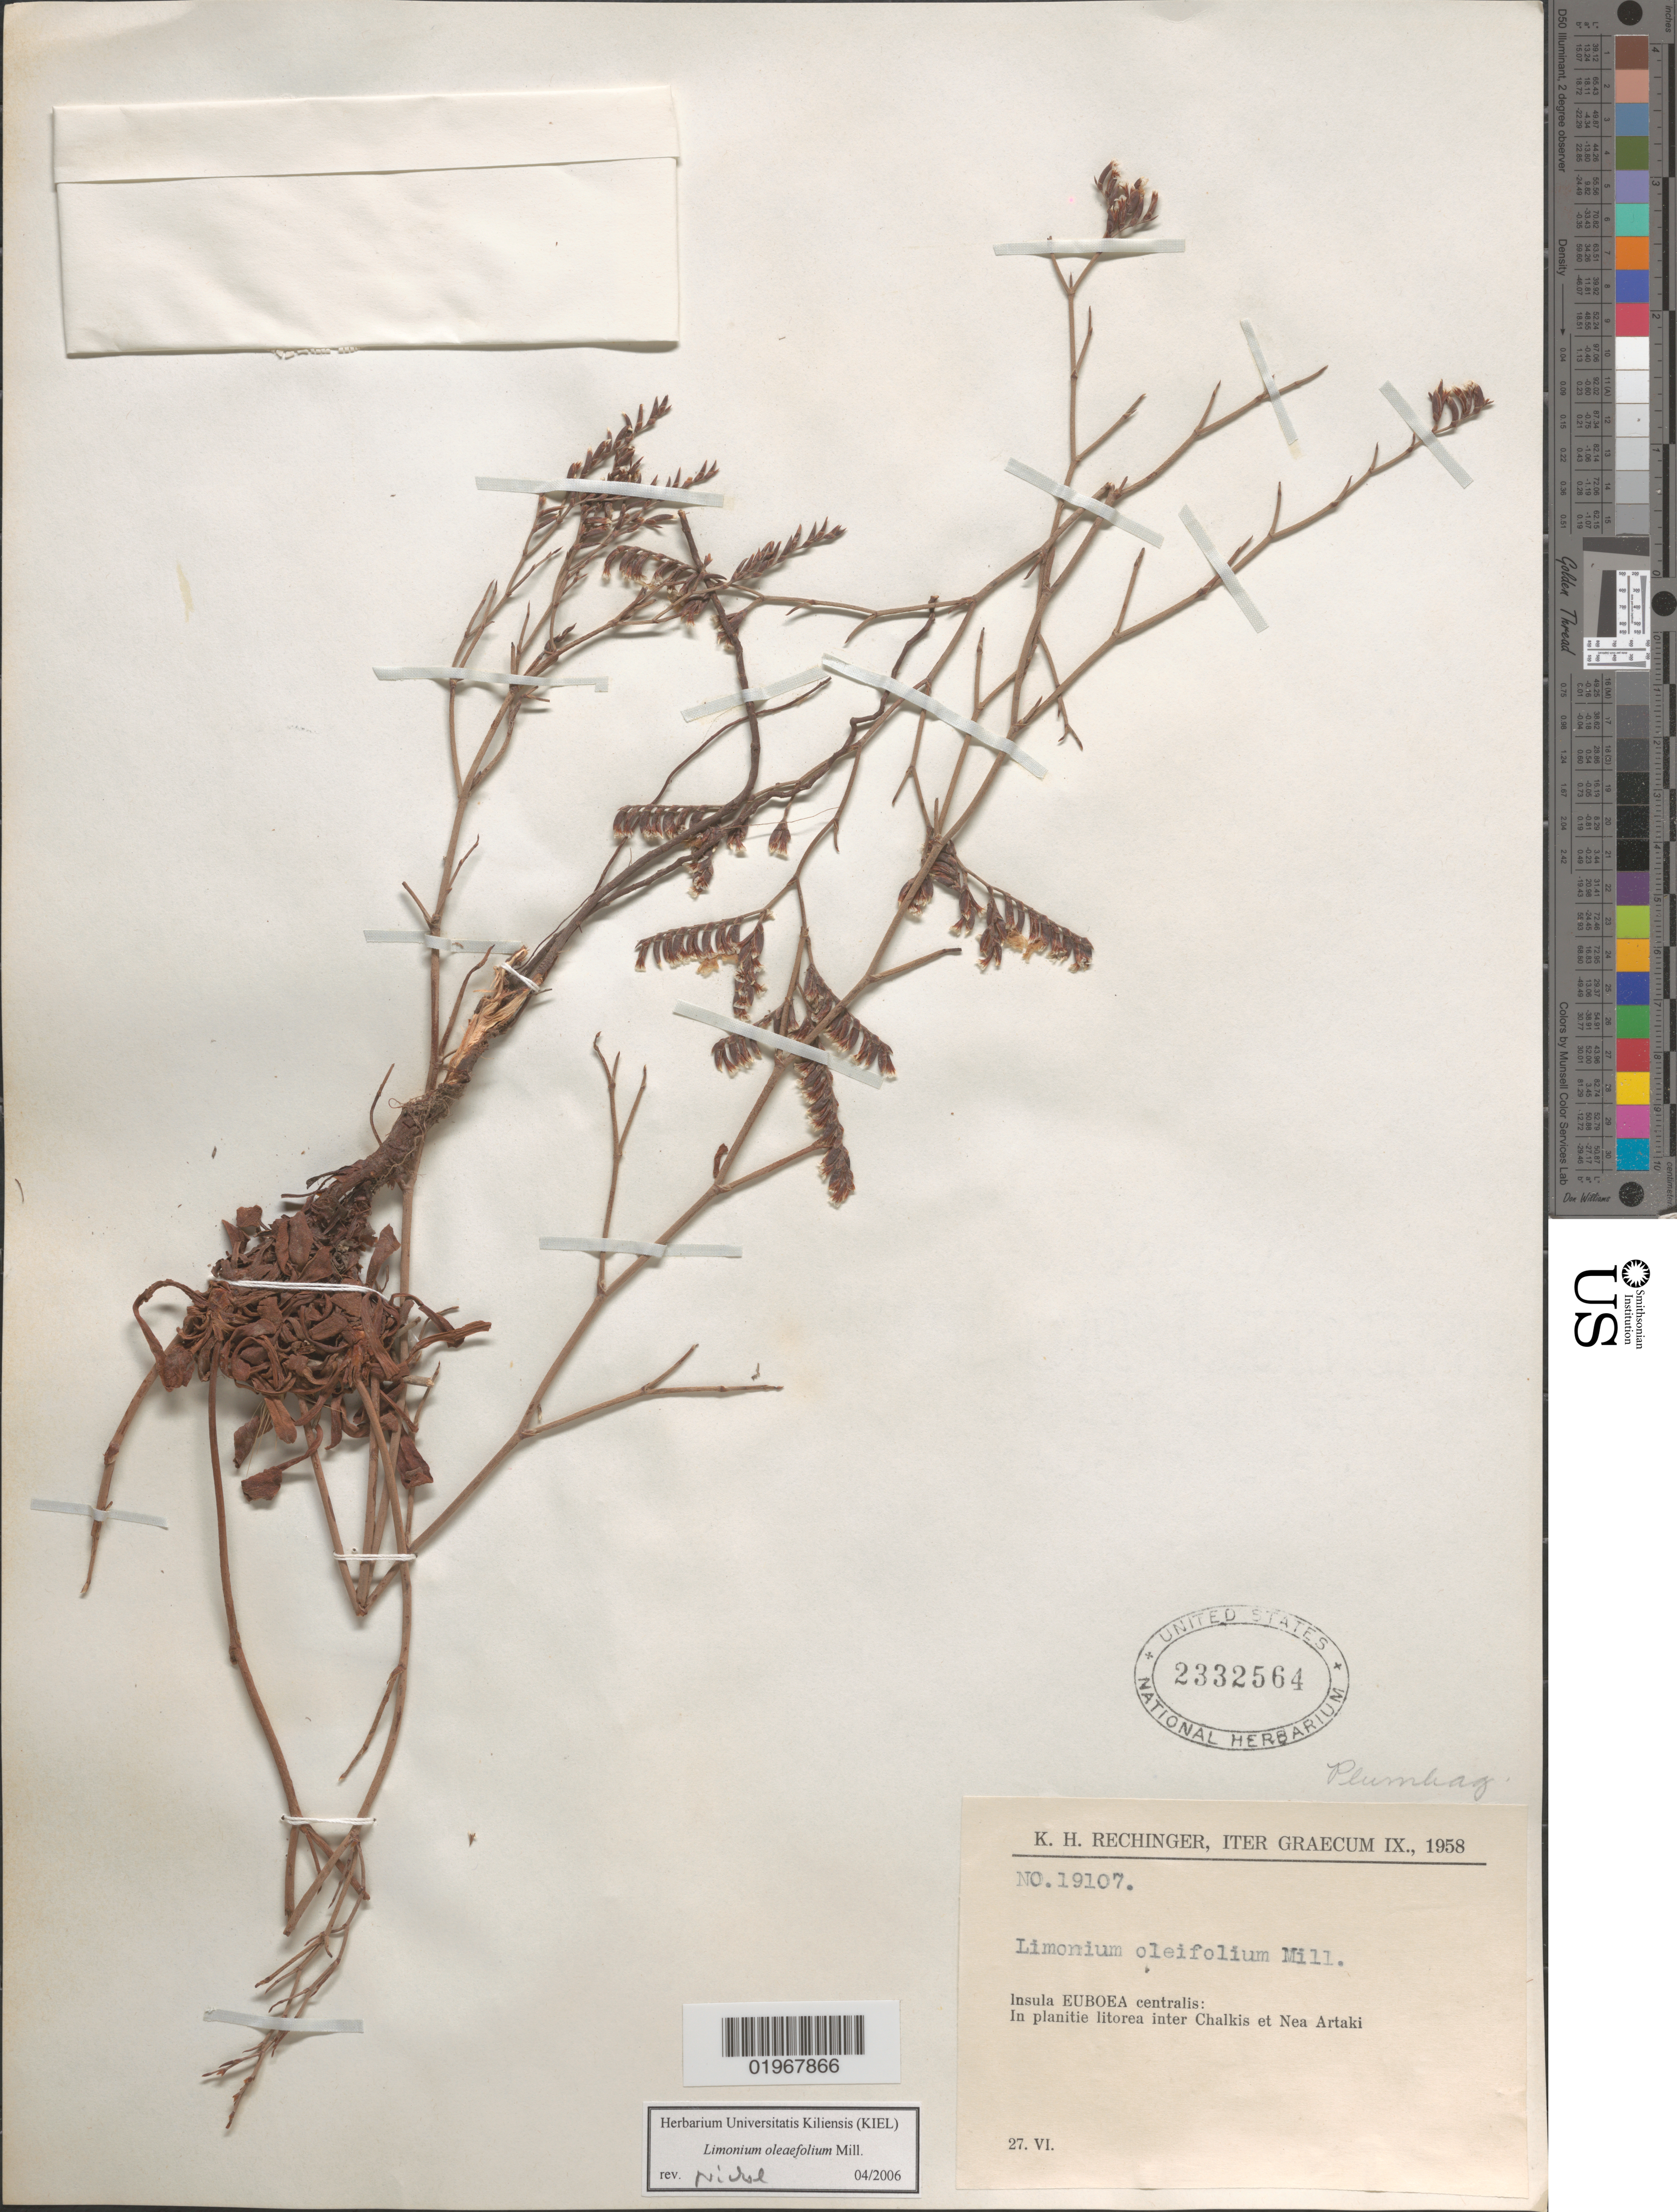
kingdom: Plantae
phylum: Tracheophyta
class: Magnoliopsida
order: Caryophyllales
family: Plumbaginaceae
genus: Limonium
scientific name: Limonium oleifolium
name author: Mill.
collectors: K. H. Rechinger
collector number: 19107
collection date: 1958-06-27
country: Greece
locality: Insula Euboea centralis: In planitie litorea inter Chalkis et Nea Artaki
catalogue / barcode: US 2332564